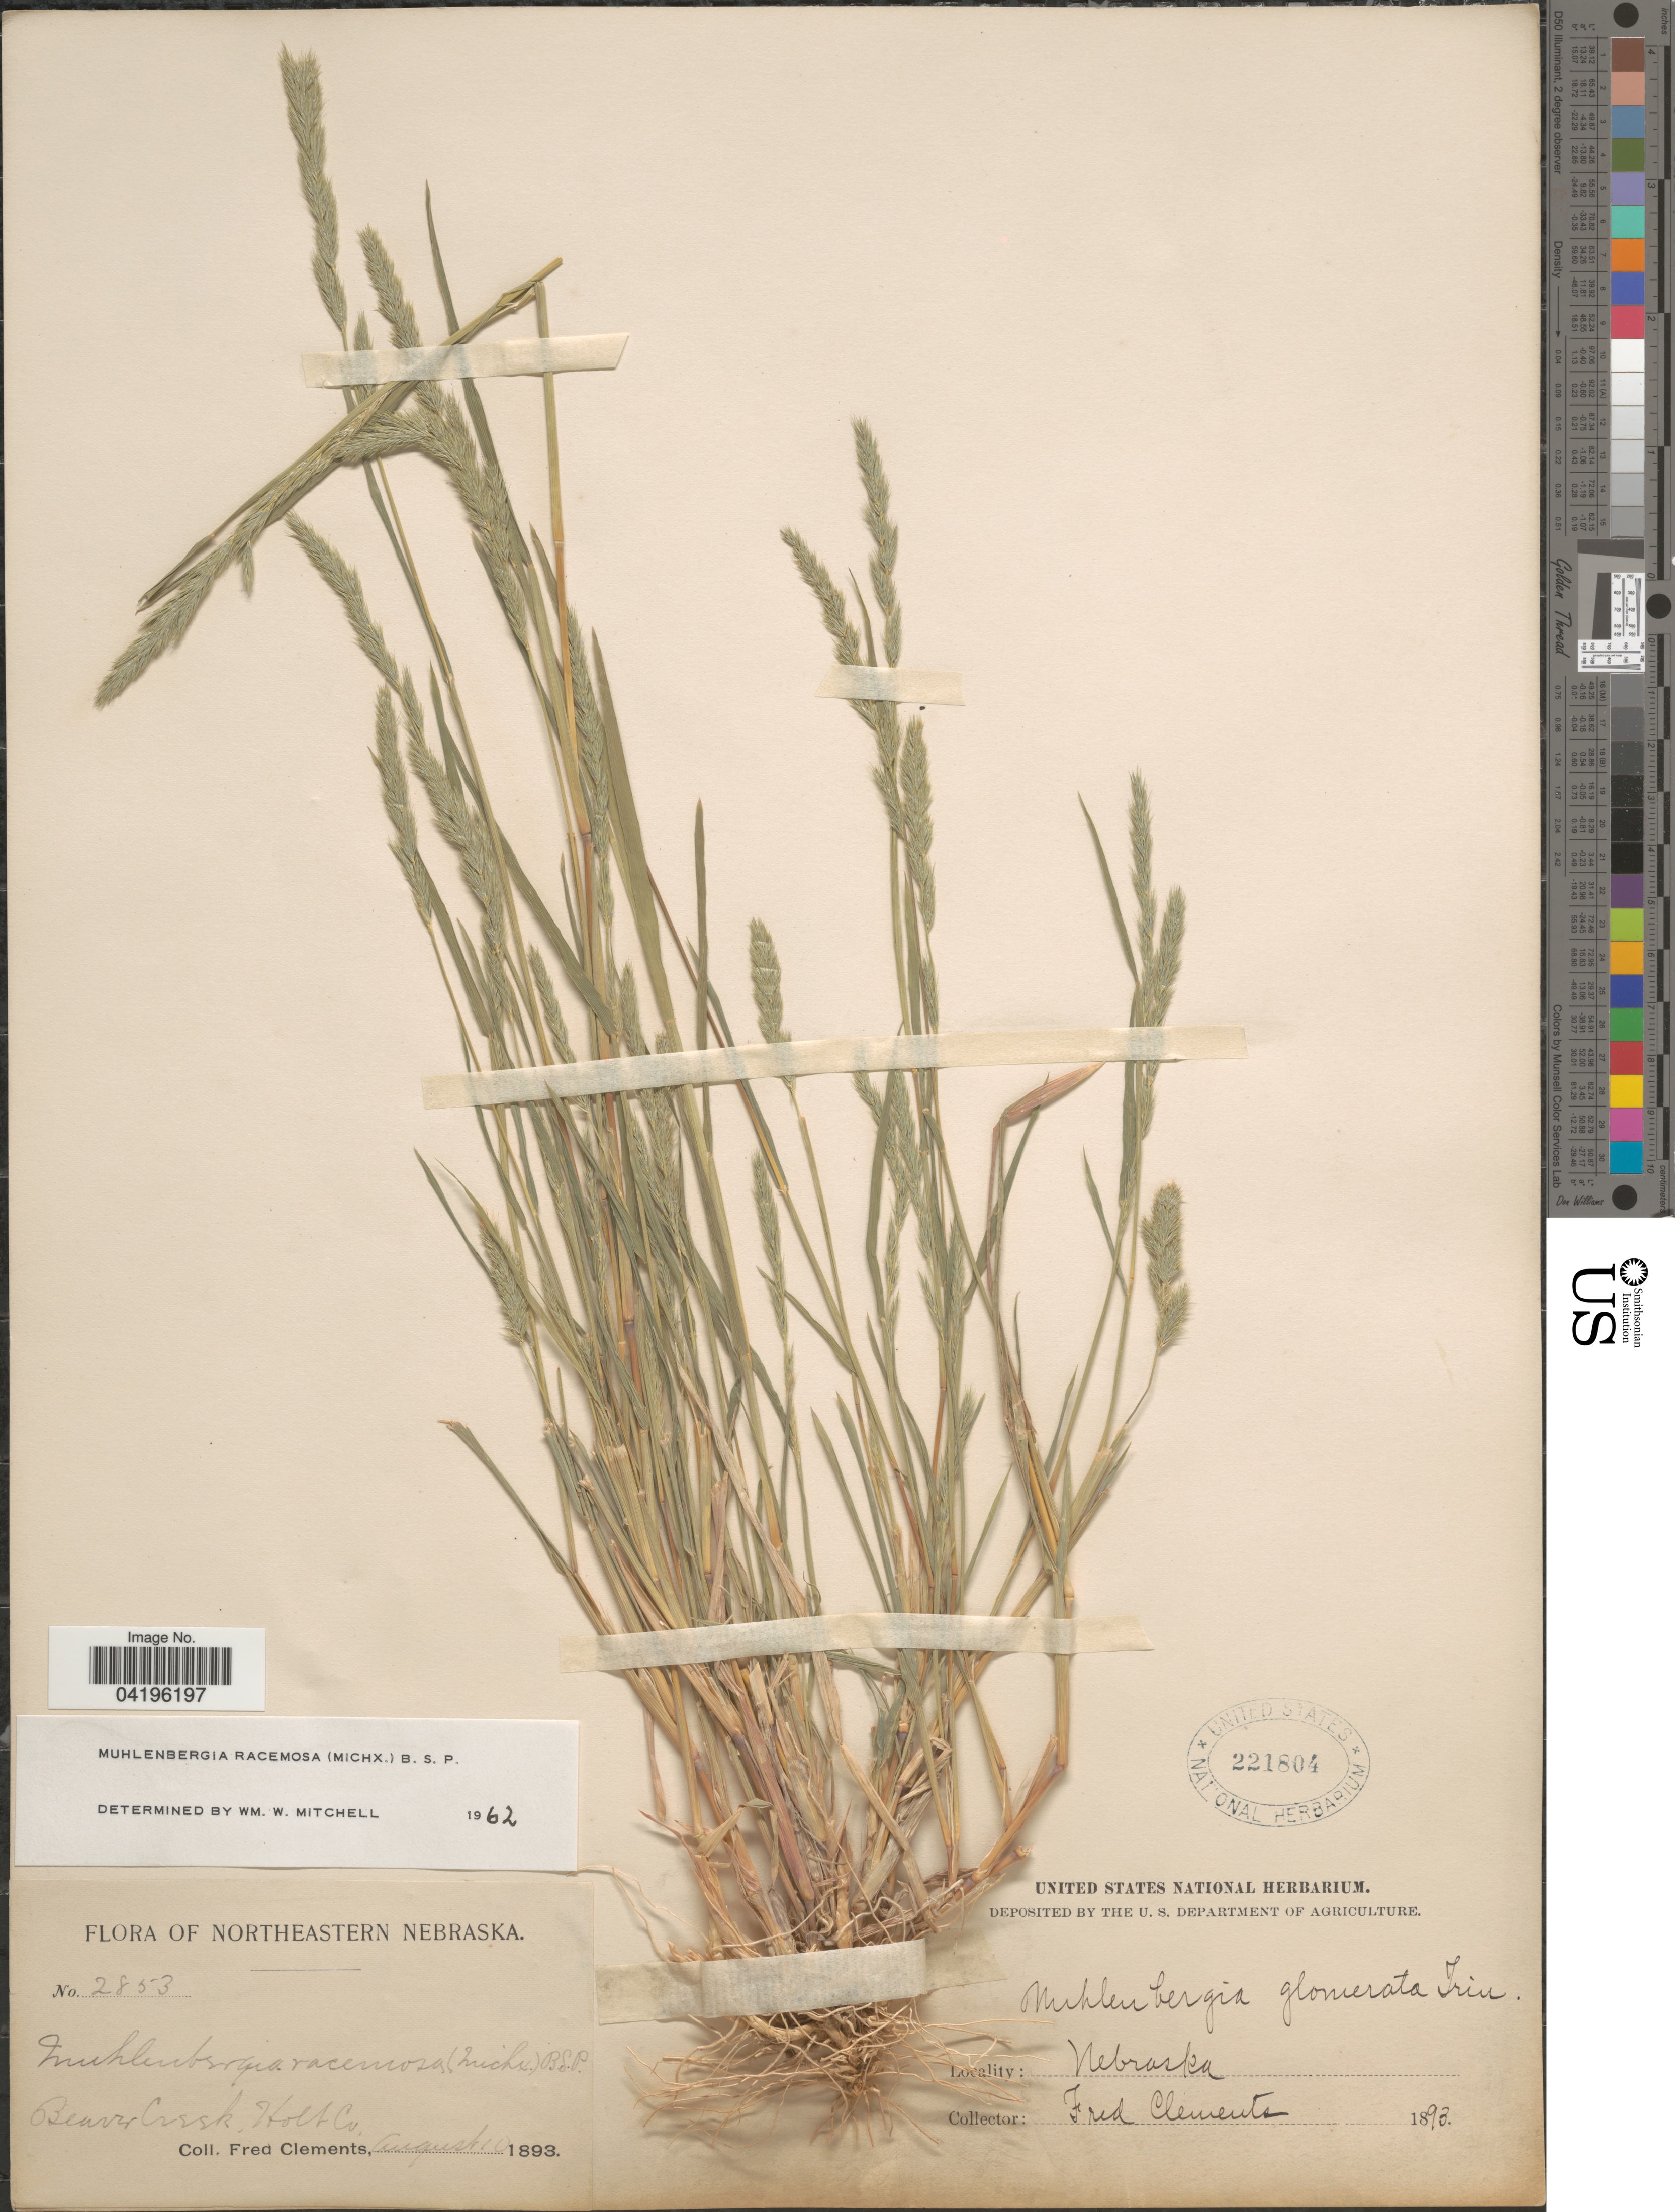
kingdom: Plantae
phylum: Tracheophyta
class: Liliopsida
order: Poales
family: Poaceae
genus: Muhlenbergia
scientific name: Muhlenbergia racemosa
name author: (Michx.) Britton et al.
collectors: F. Clements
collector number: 2853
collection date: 1893-08-10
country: United States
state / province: Nebraska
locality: Northeastern Nebraska. Beaver Creek, Holt Co.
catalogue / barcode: US 221804